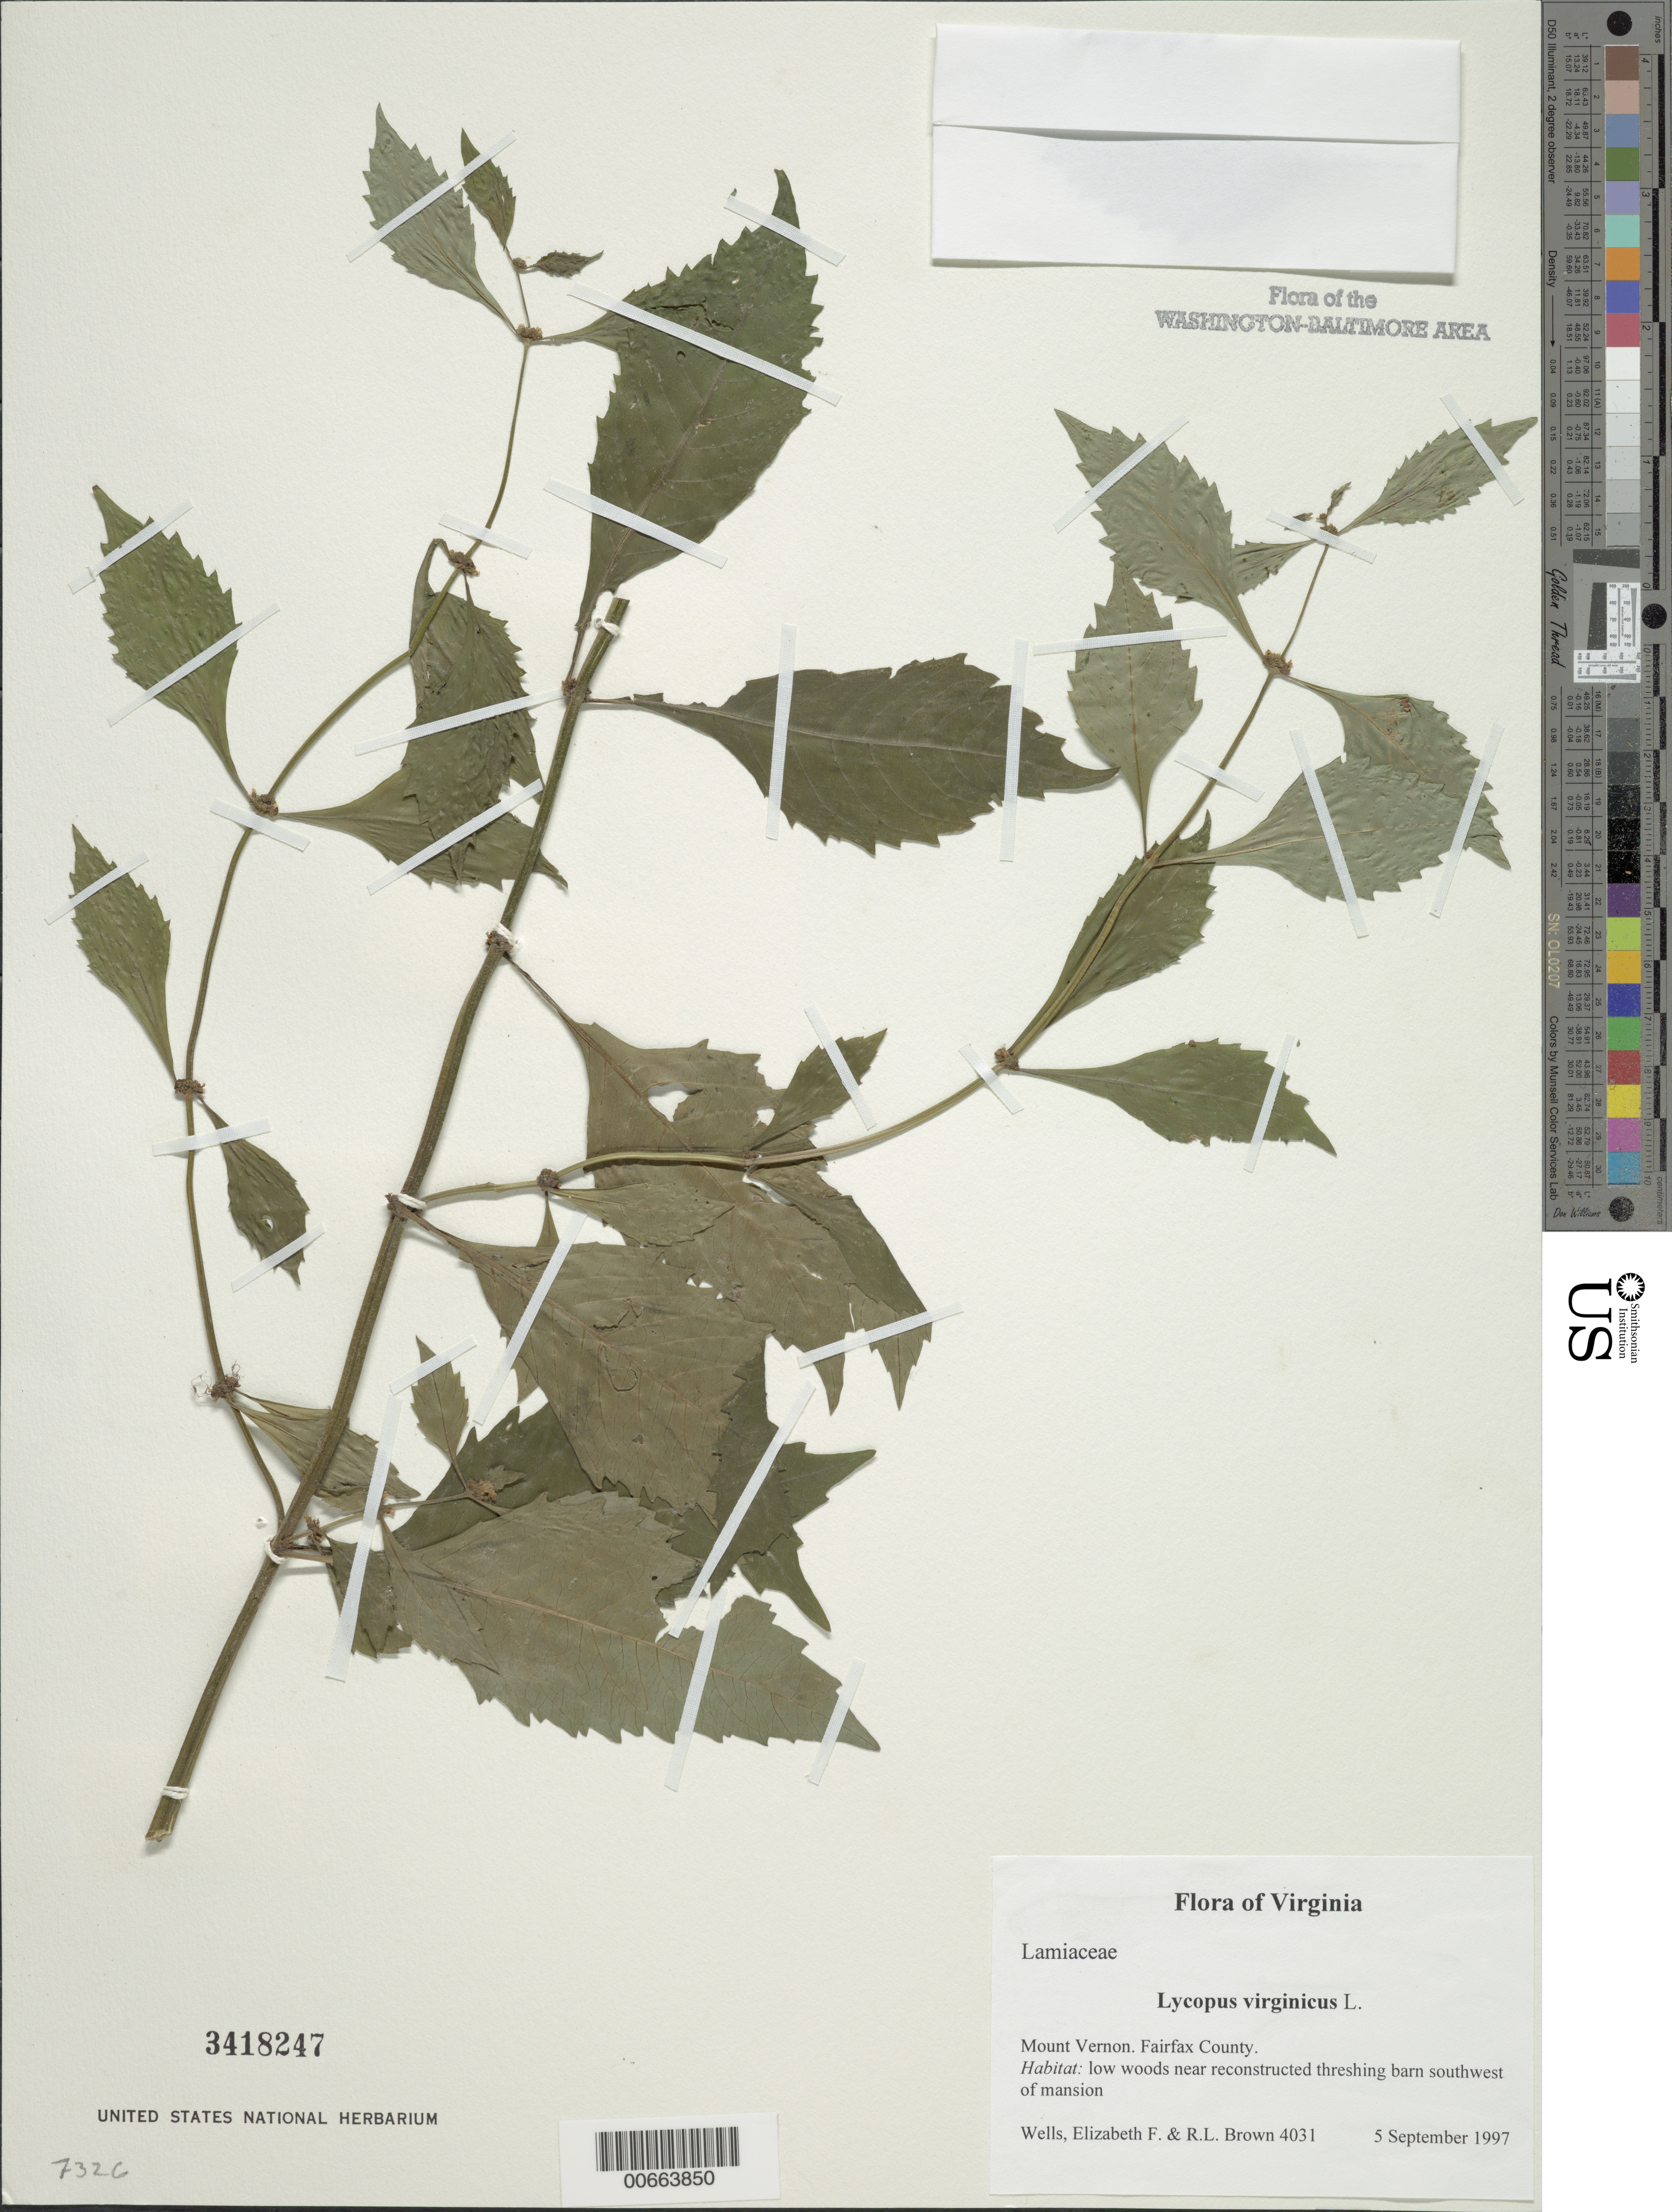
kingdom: Plantae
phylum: Tracheophyta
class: Magnoliopsida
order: Lamiales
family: Lamiaceae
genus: Lycopus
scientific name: Lycopus virginicus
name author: L.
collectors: E. F. Wells & R. L. Brown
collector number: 4031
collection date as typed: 05 Sep 1997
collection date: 1997-09-05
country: United States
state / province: Virginia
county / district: Fairfax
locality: Mount Vernon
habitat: low woods near reconstructed threshing barn southwest of mansion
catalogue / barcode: US 3418247